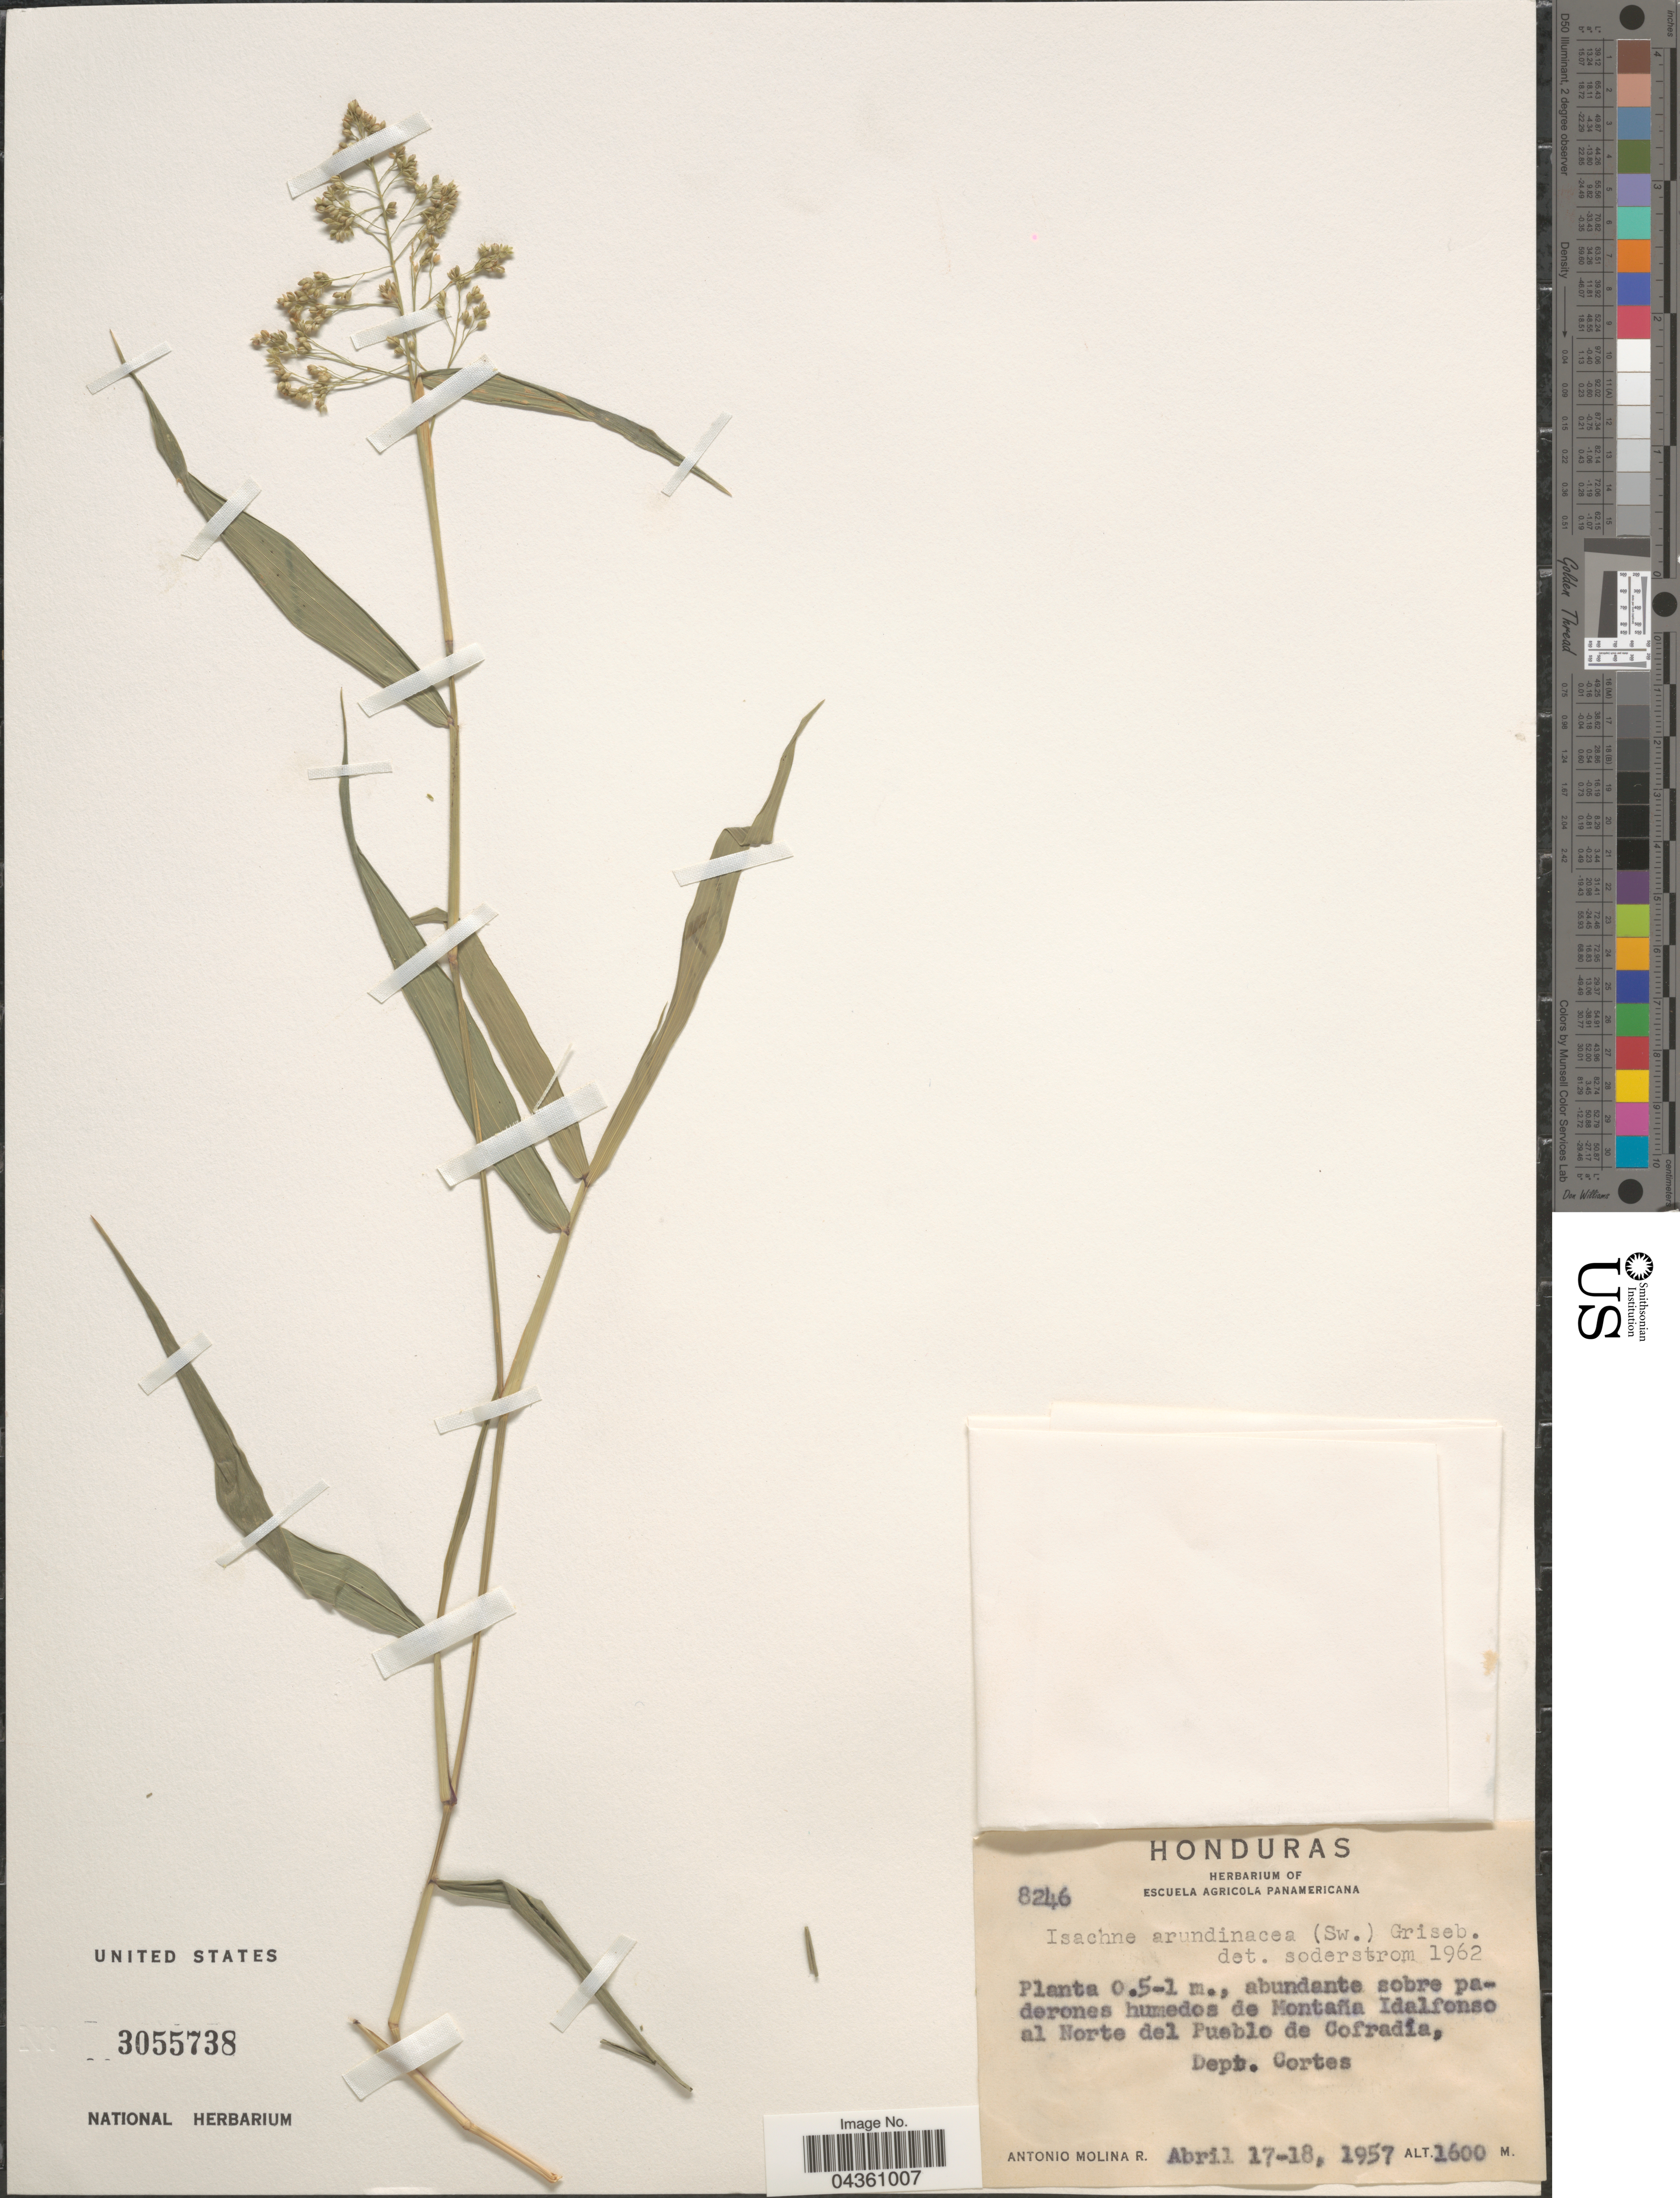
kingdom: Plantae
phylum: Tracheophyta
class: Liliopsida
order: Poales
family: Poaceae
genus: Isachne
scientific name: Isachne arundinacea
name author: (Sw.) Griseb.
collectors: A. Molina R.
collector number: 8246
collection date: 1957-04-17/1957-04-18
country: Honduras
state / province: Cortes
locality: Abundante sobre paderones humedos de Montaña Idalfonso al Norte del Pueblo de Cofradía, Dept. Cortes.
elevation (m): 1600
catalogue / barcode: US 3055738